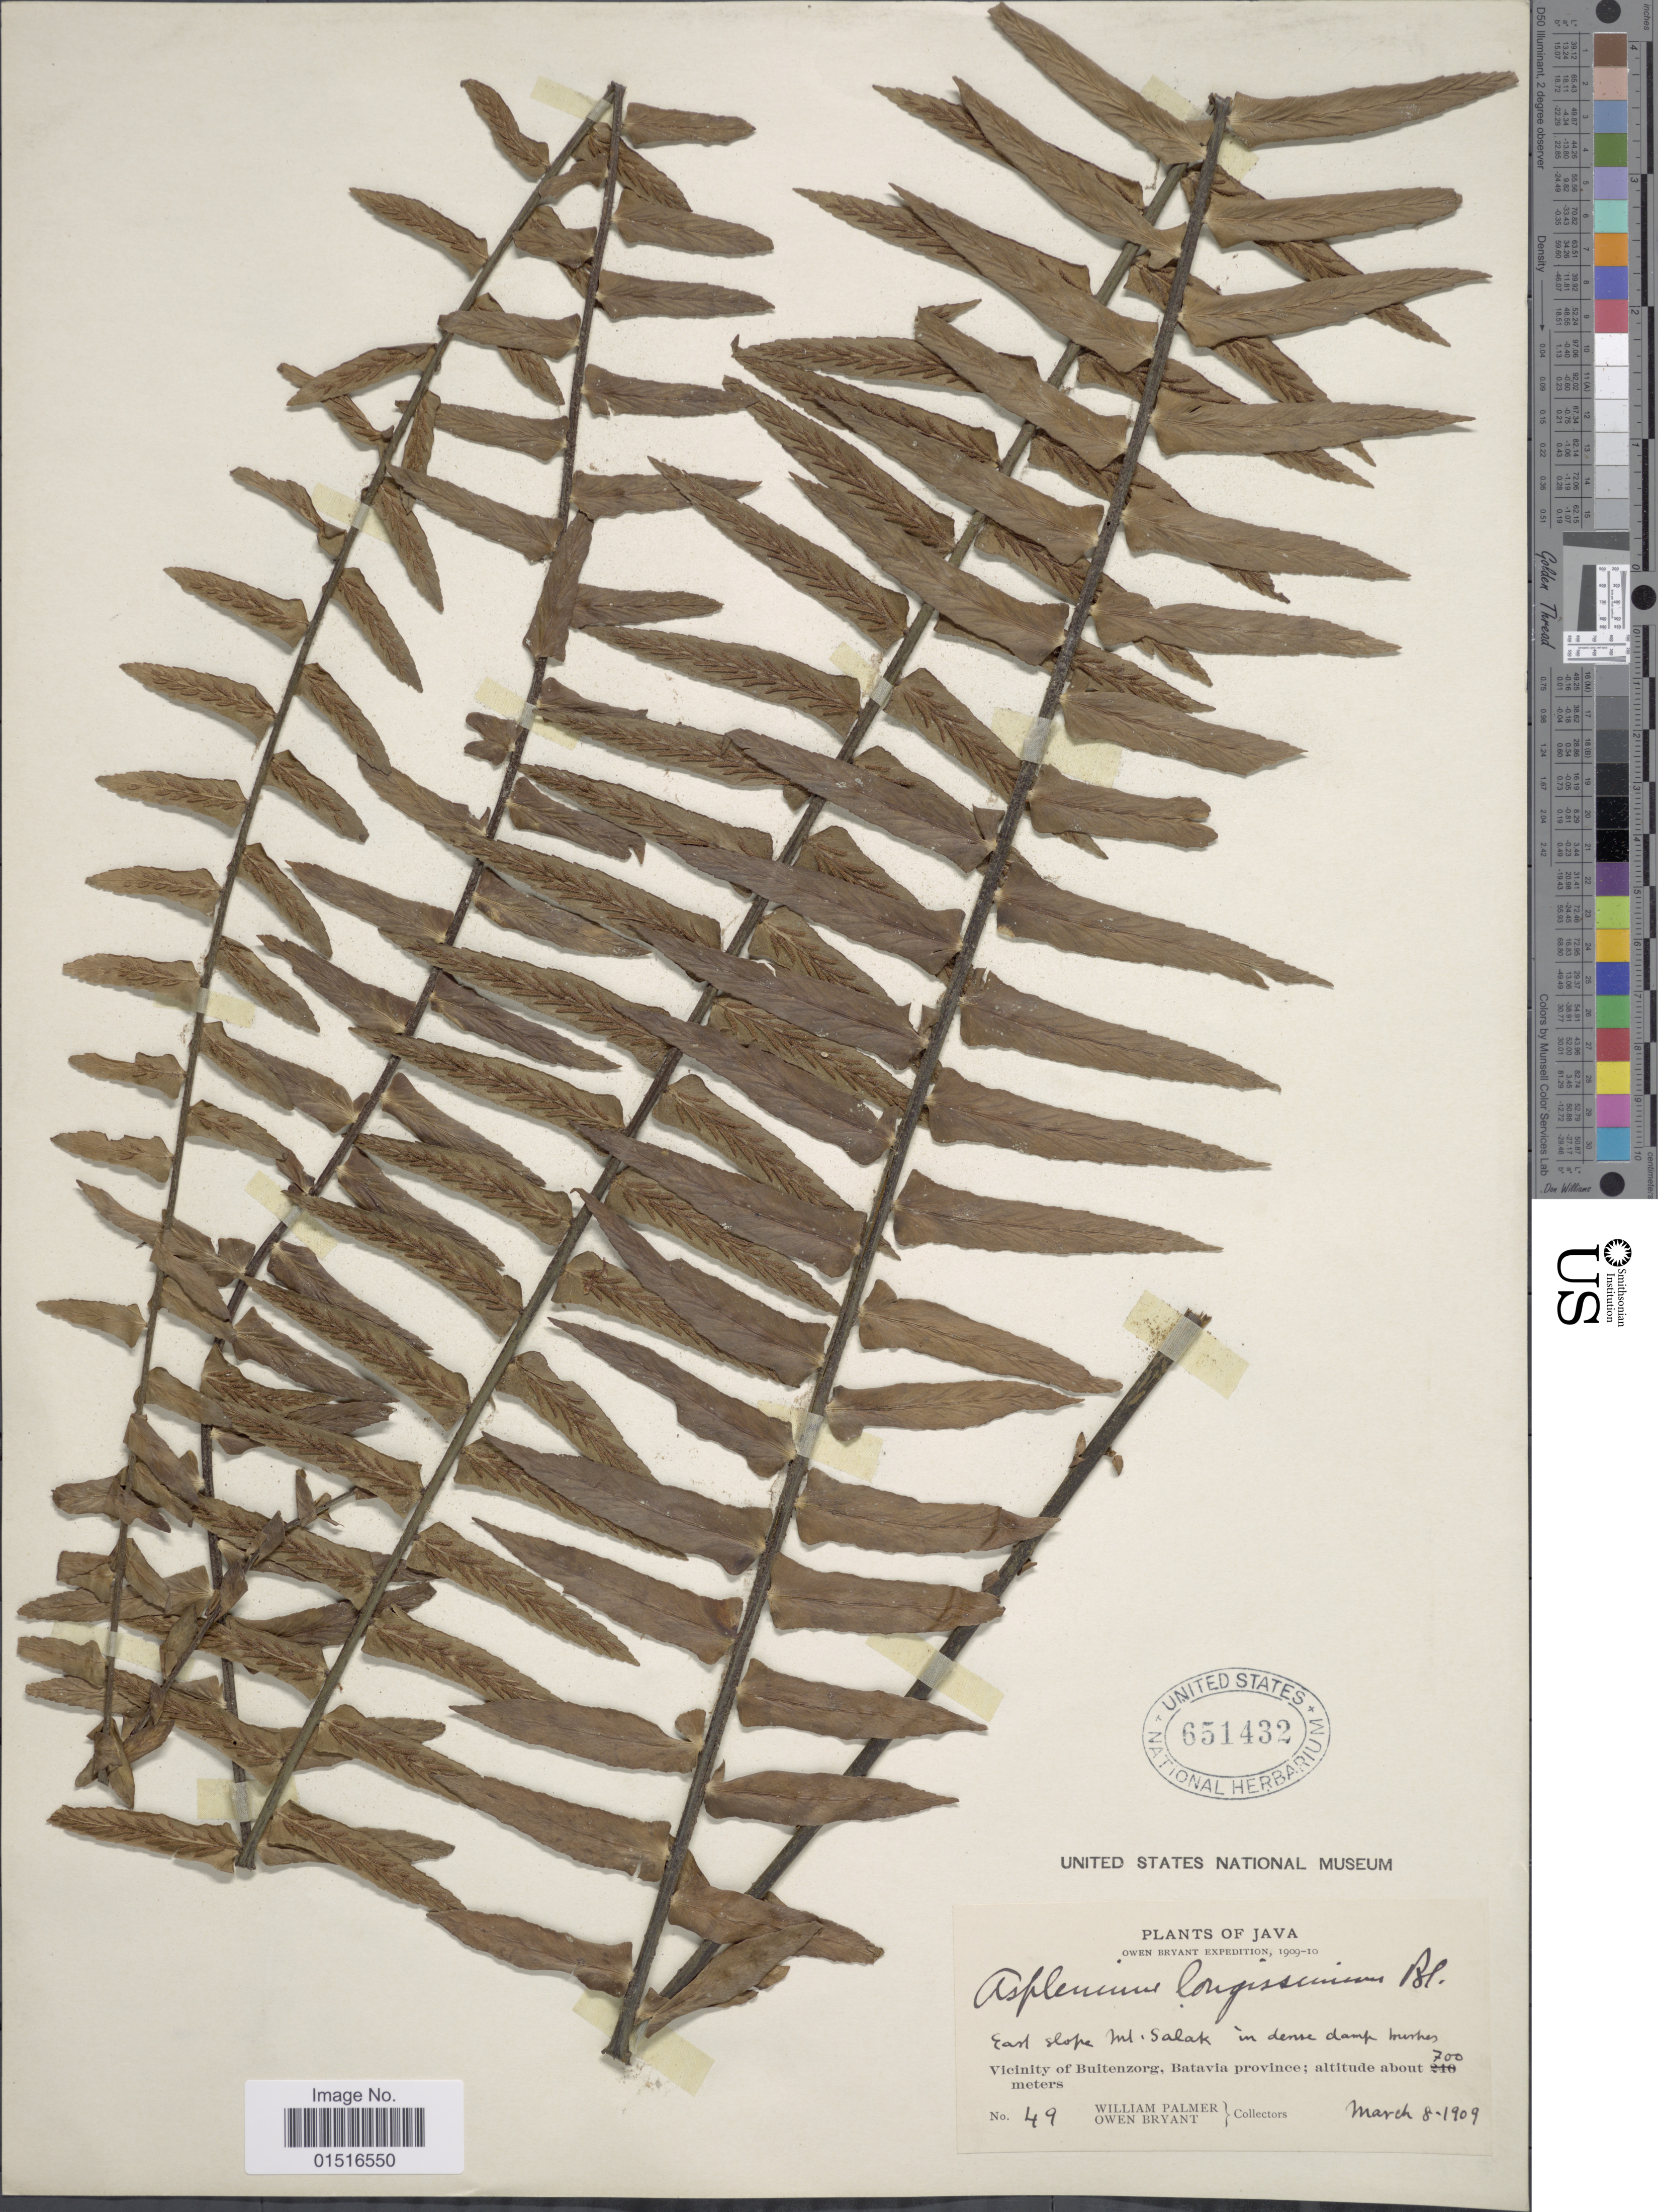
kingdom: Plantae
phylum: Tracheophyta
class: Polypodiopsida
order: Polypodiales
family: Aspleniaceae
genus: Asplenium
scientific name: Asplenium longissimum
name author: Blume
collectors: W. Palmer & O. Bryant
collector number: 49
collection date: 1909-03-08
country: Indonesia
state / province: Java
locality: Vicinity of Buitenzorg, Batavia province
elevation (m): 700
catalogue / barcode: US 651432